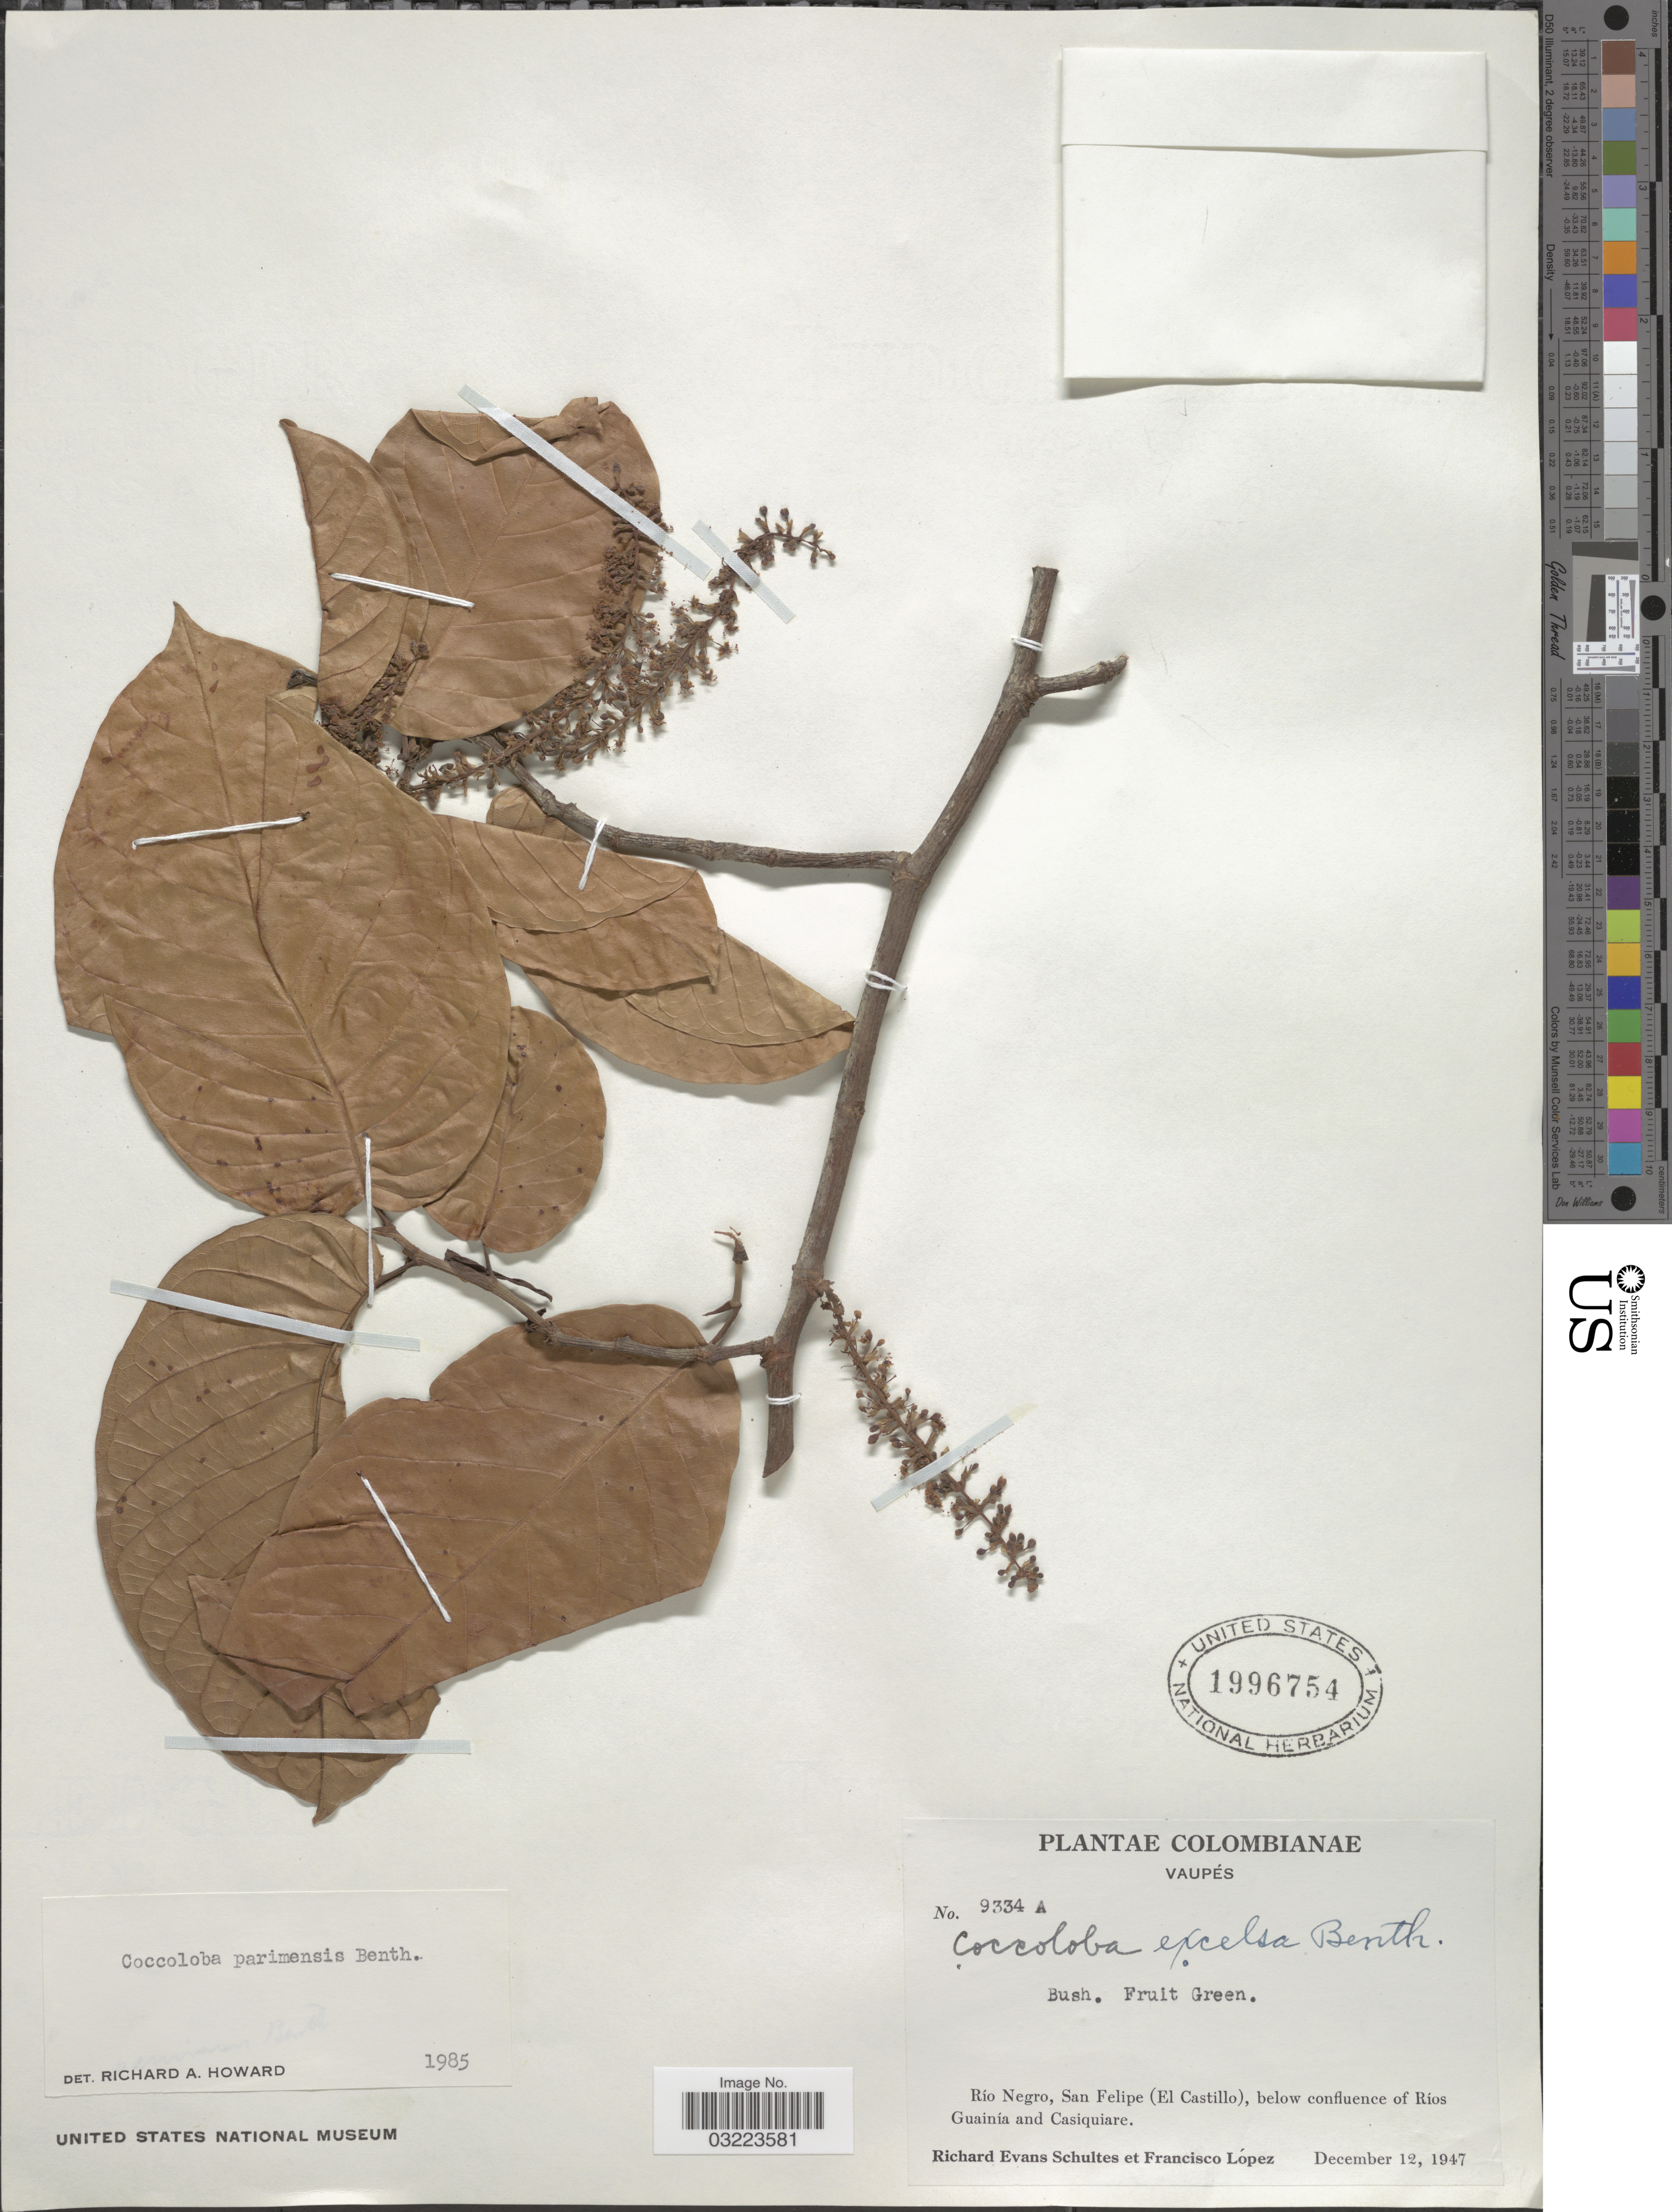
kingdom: Plantae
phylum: Tracheophyta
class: Magnoliopsida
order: Caryophyllales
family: Polygonaceae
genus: Coccoloba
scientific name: Coccoloba parimensis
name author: Benth.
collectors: R. E. Schultes & F. Lopéz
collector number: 9334A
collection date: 1947-12-12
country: Colombia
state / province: Vaupés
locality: Río Negro, San Felipe (El Castillo), below confluence of Ríos Guainía and Casiquiare.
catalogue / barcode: US 1996754